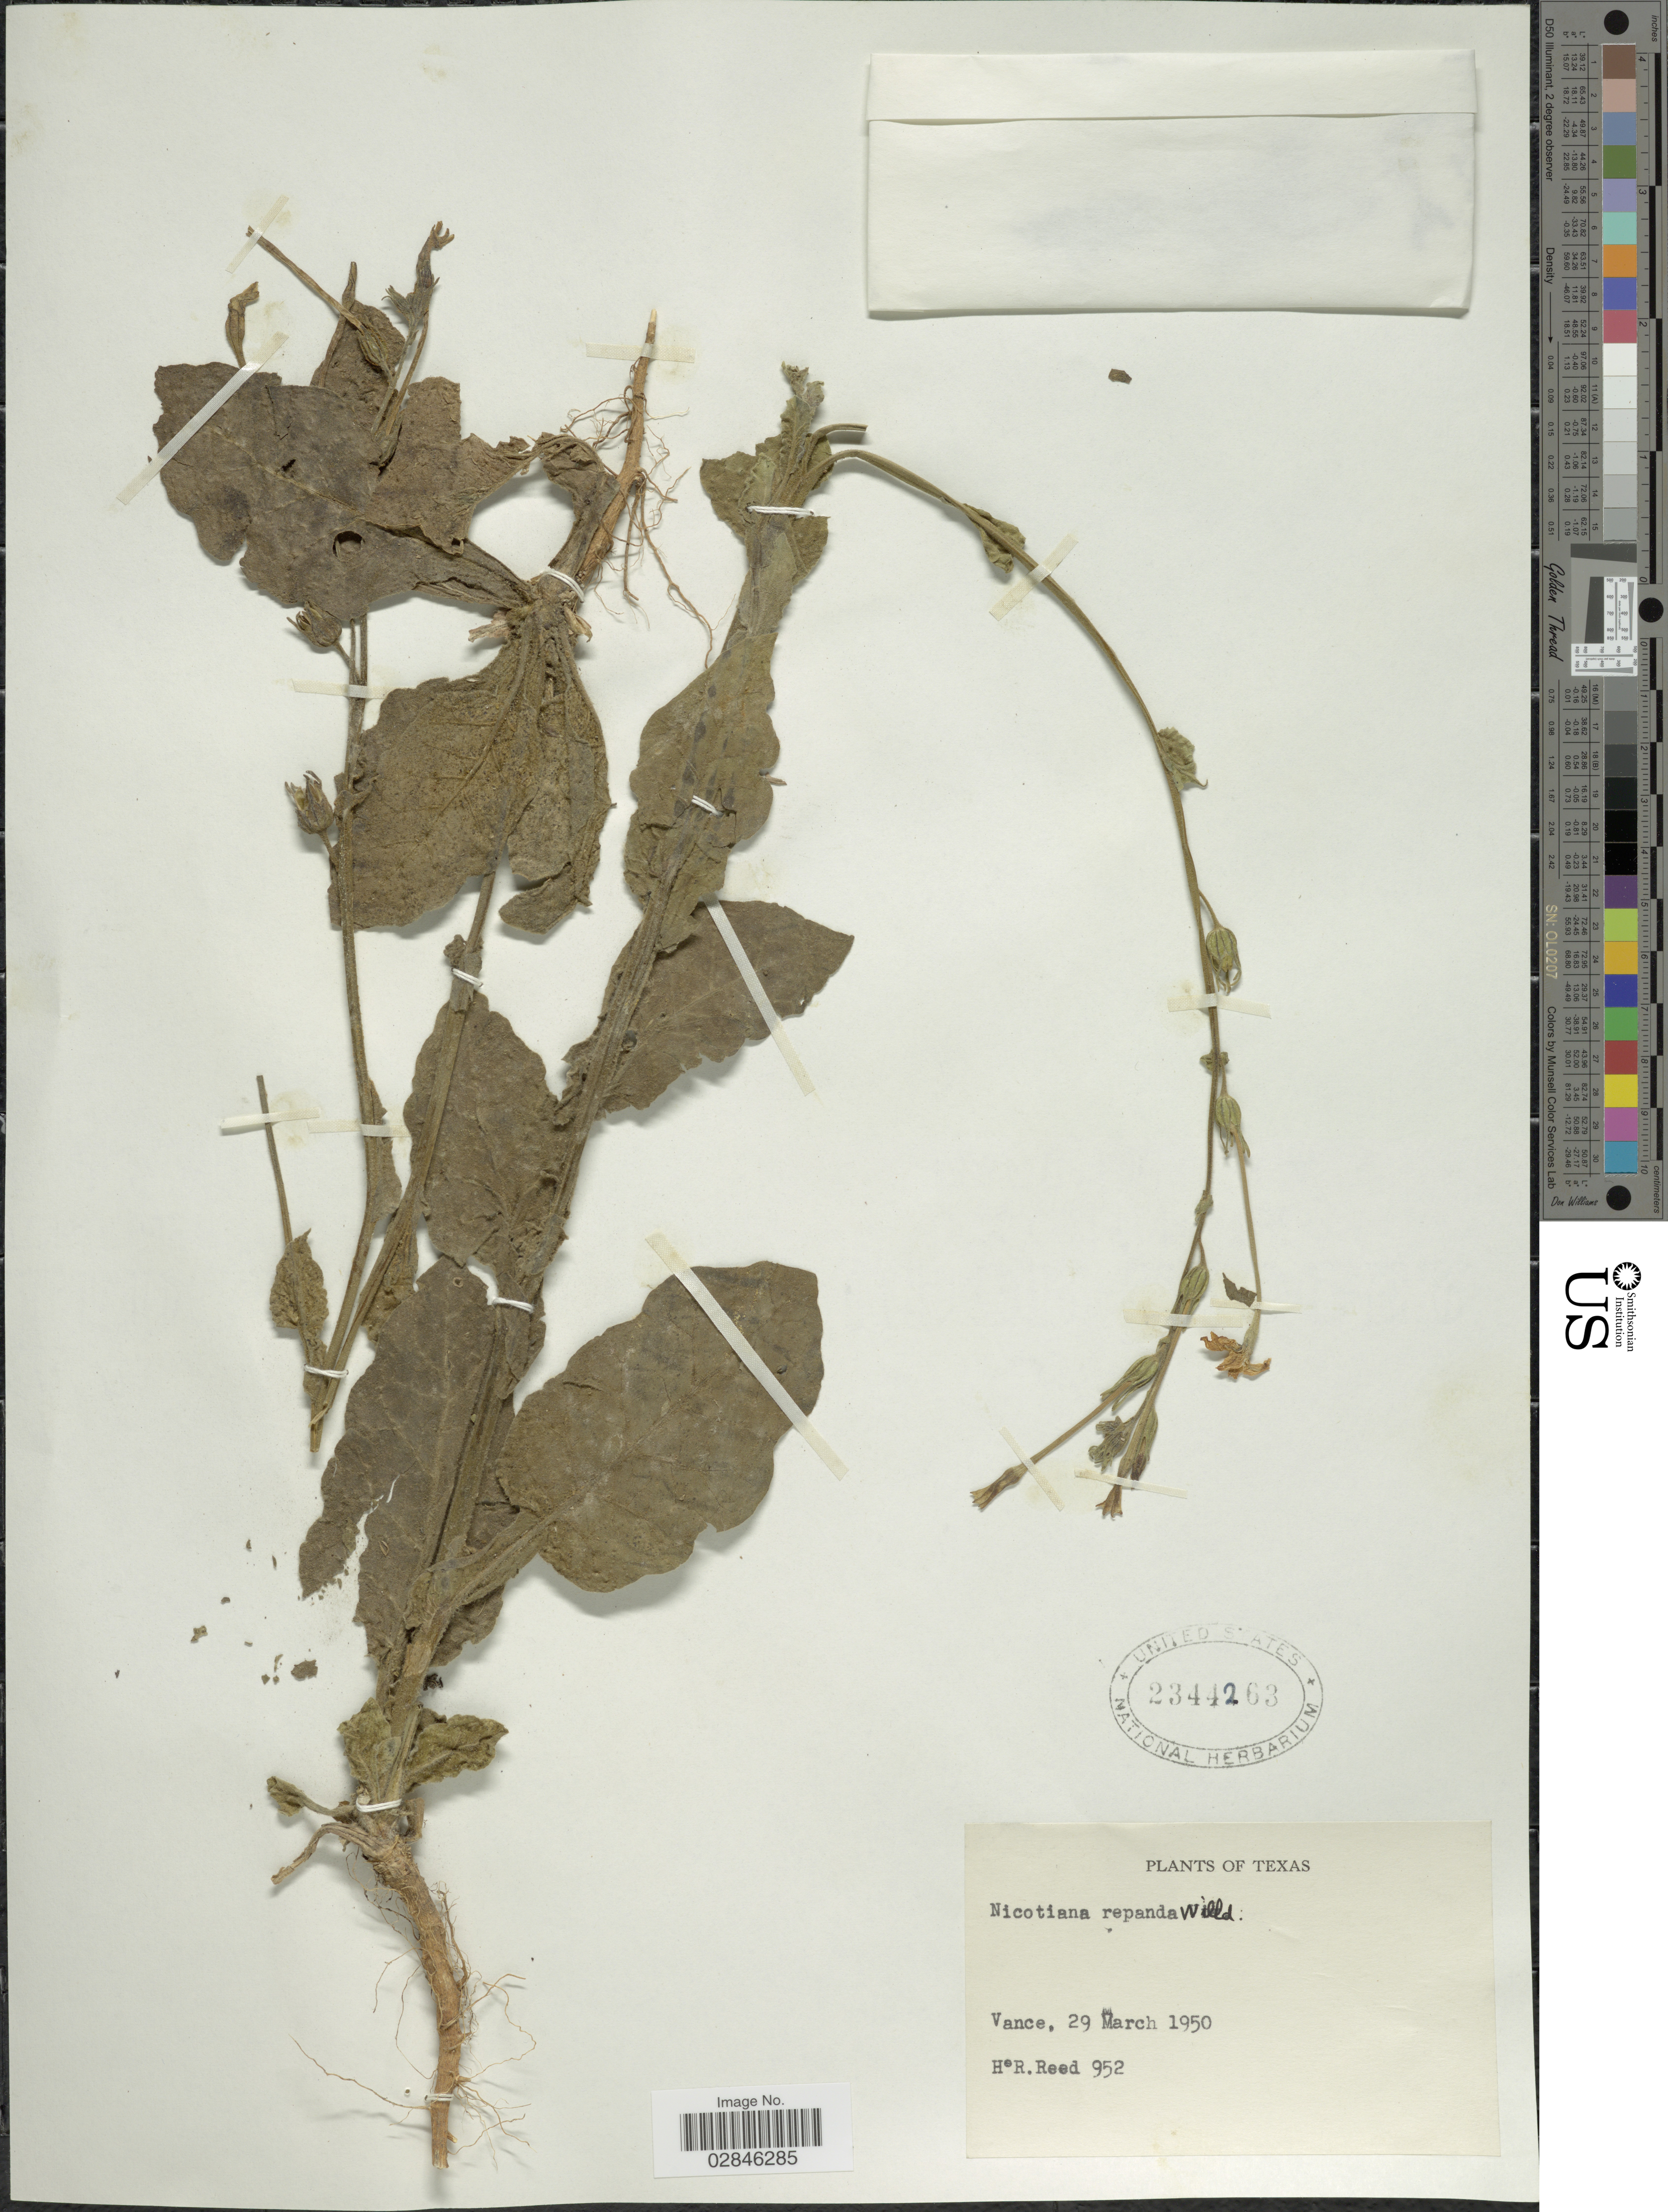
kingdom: Plantae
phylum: Tracheophyta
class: Magnoliopsida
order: Solanales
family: Solanaceae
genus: Nicotiana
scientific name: Nicotiana repanda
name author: Willd. ex Lehm.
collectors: H. Reed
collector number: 952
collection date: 1950-03-29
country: United States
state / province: Texas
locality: Vance.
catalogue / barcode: US 2344263